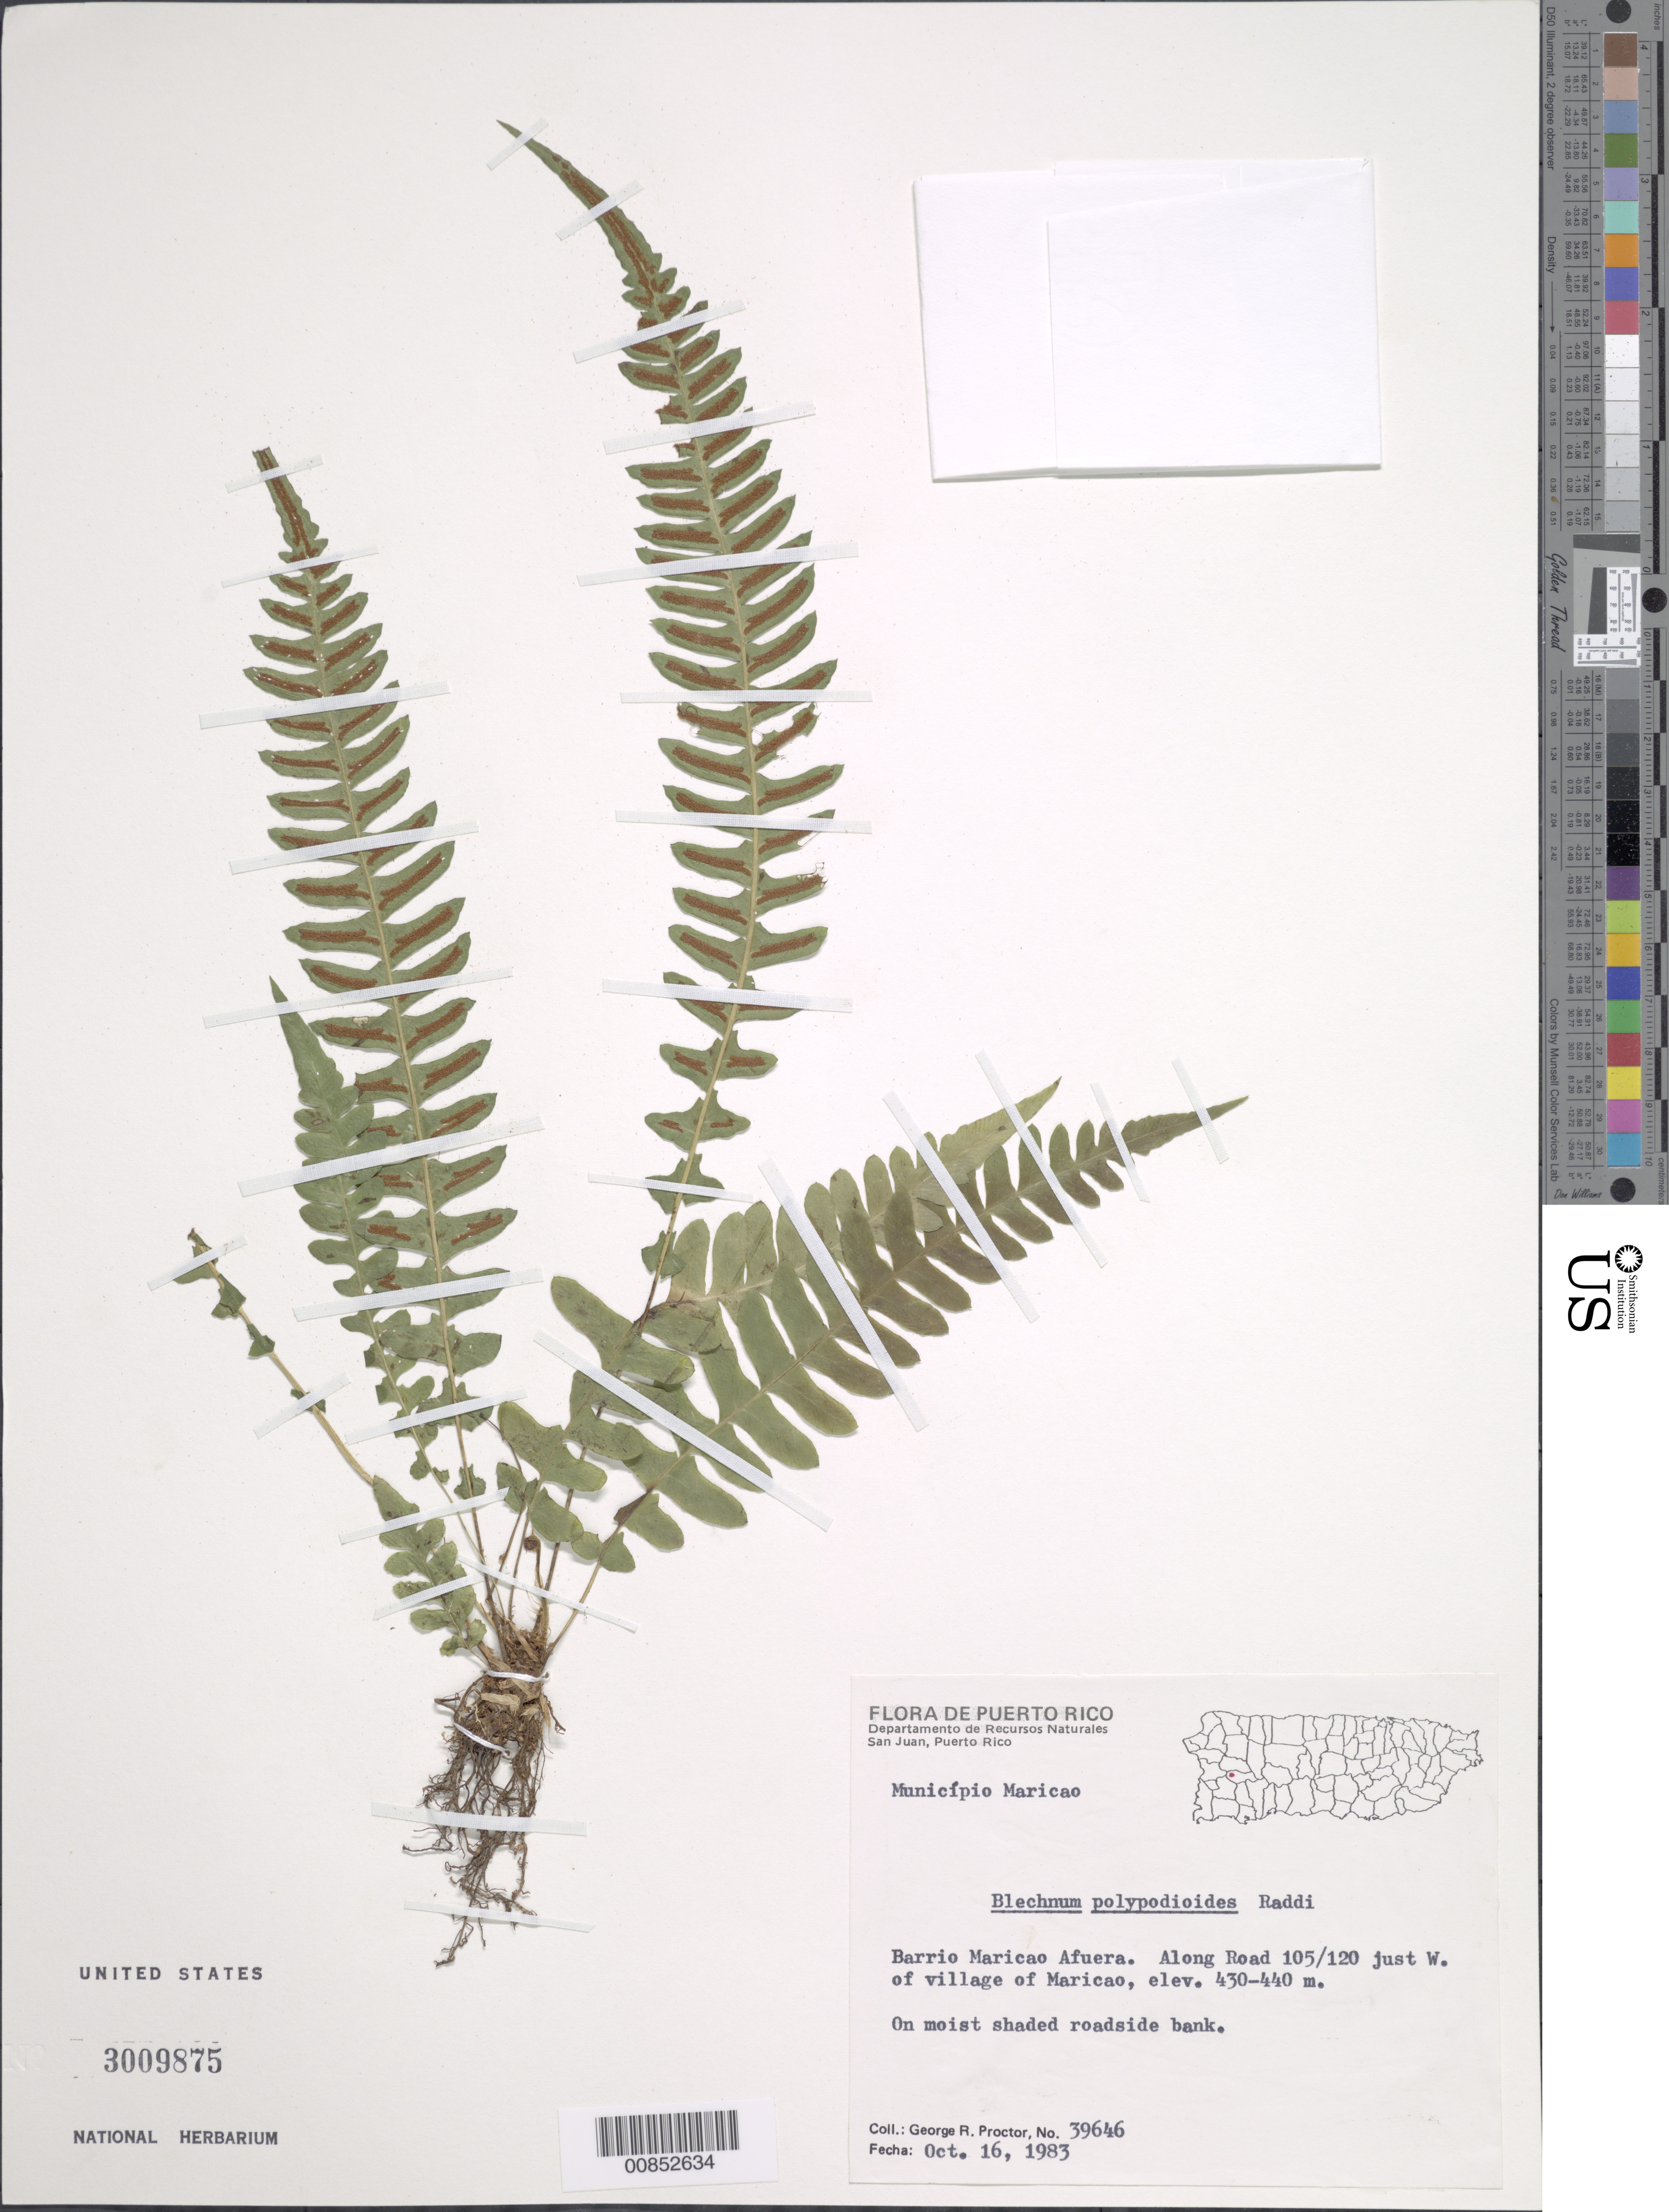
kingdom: Plantae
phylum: Tracheophyta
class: Polypodiopsida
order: Polypodiales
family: Blechnaceae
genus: Blechnum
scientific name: Blechnum unilaterale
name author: Sw.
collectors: G. R. Proctor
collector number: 39646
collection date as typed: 16 Oct 1983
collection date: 1983-10-16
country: Puerto Rico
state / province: Maricao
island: Puerto Rico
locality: Mun. Maricao, Barrio Maricao Afuera, along Road 105/120, just W of village of Maricao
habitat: Moist shaded roadside bank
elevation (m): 430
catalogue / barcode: US 3009875